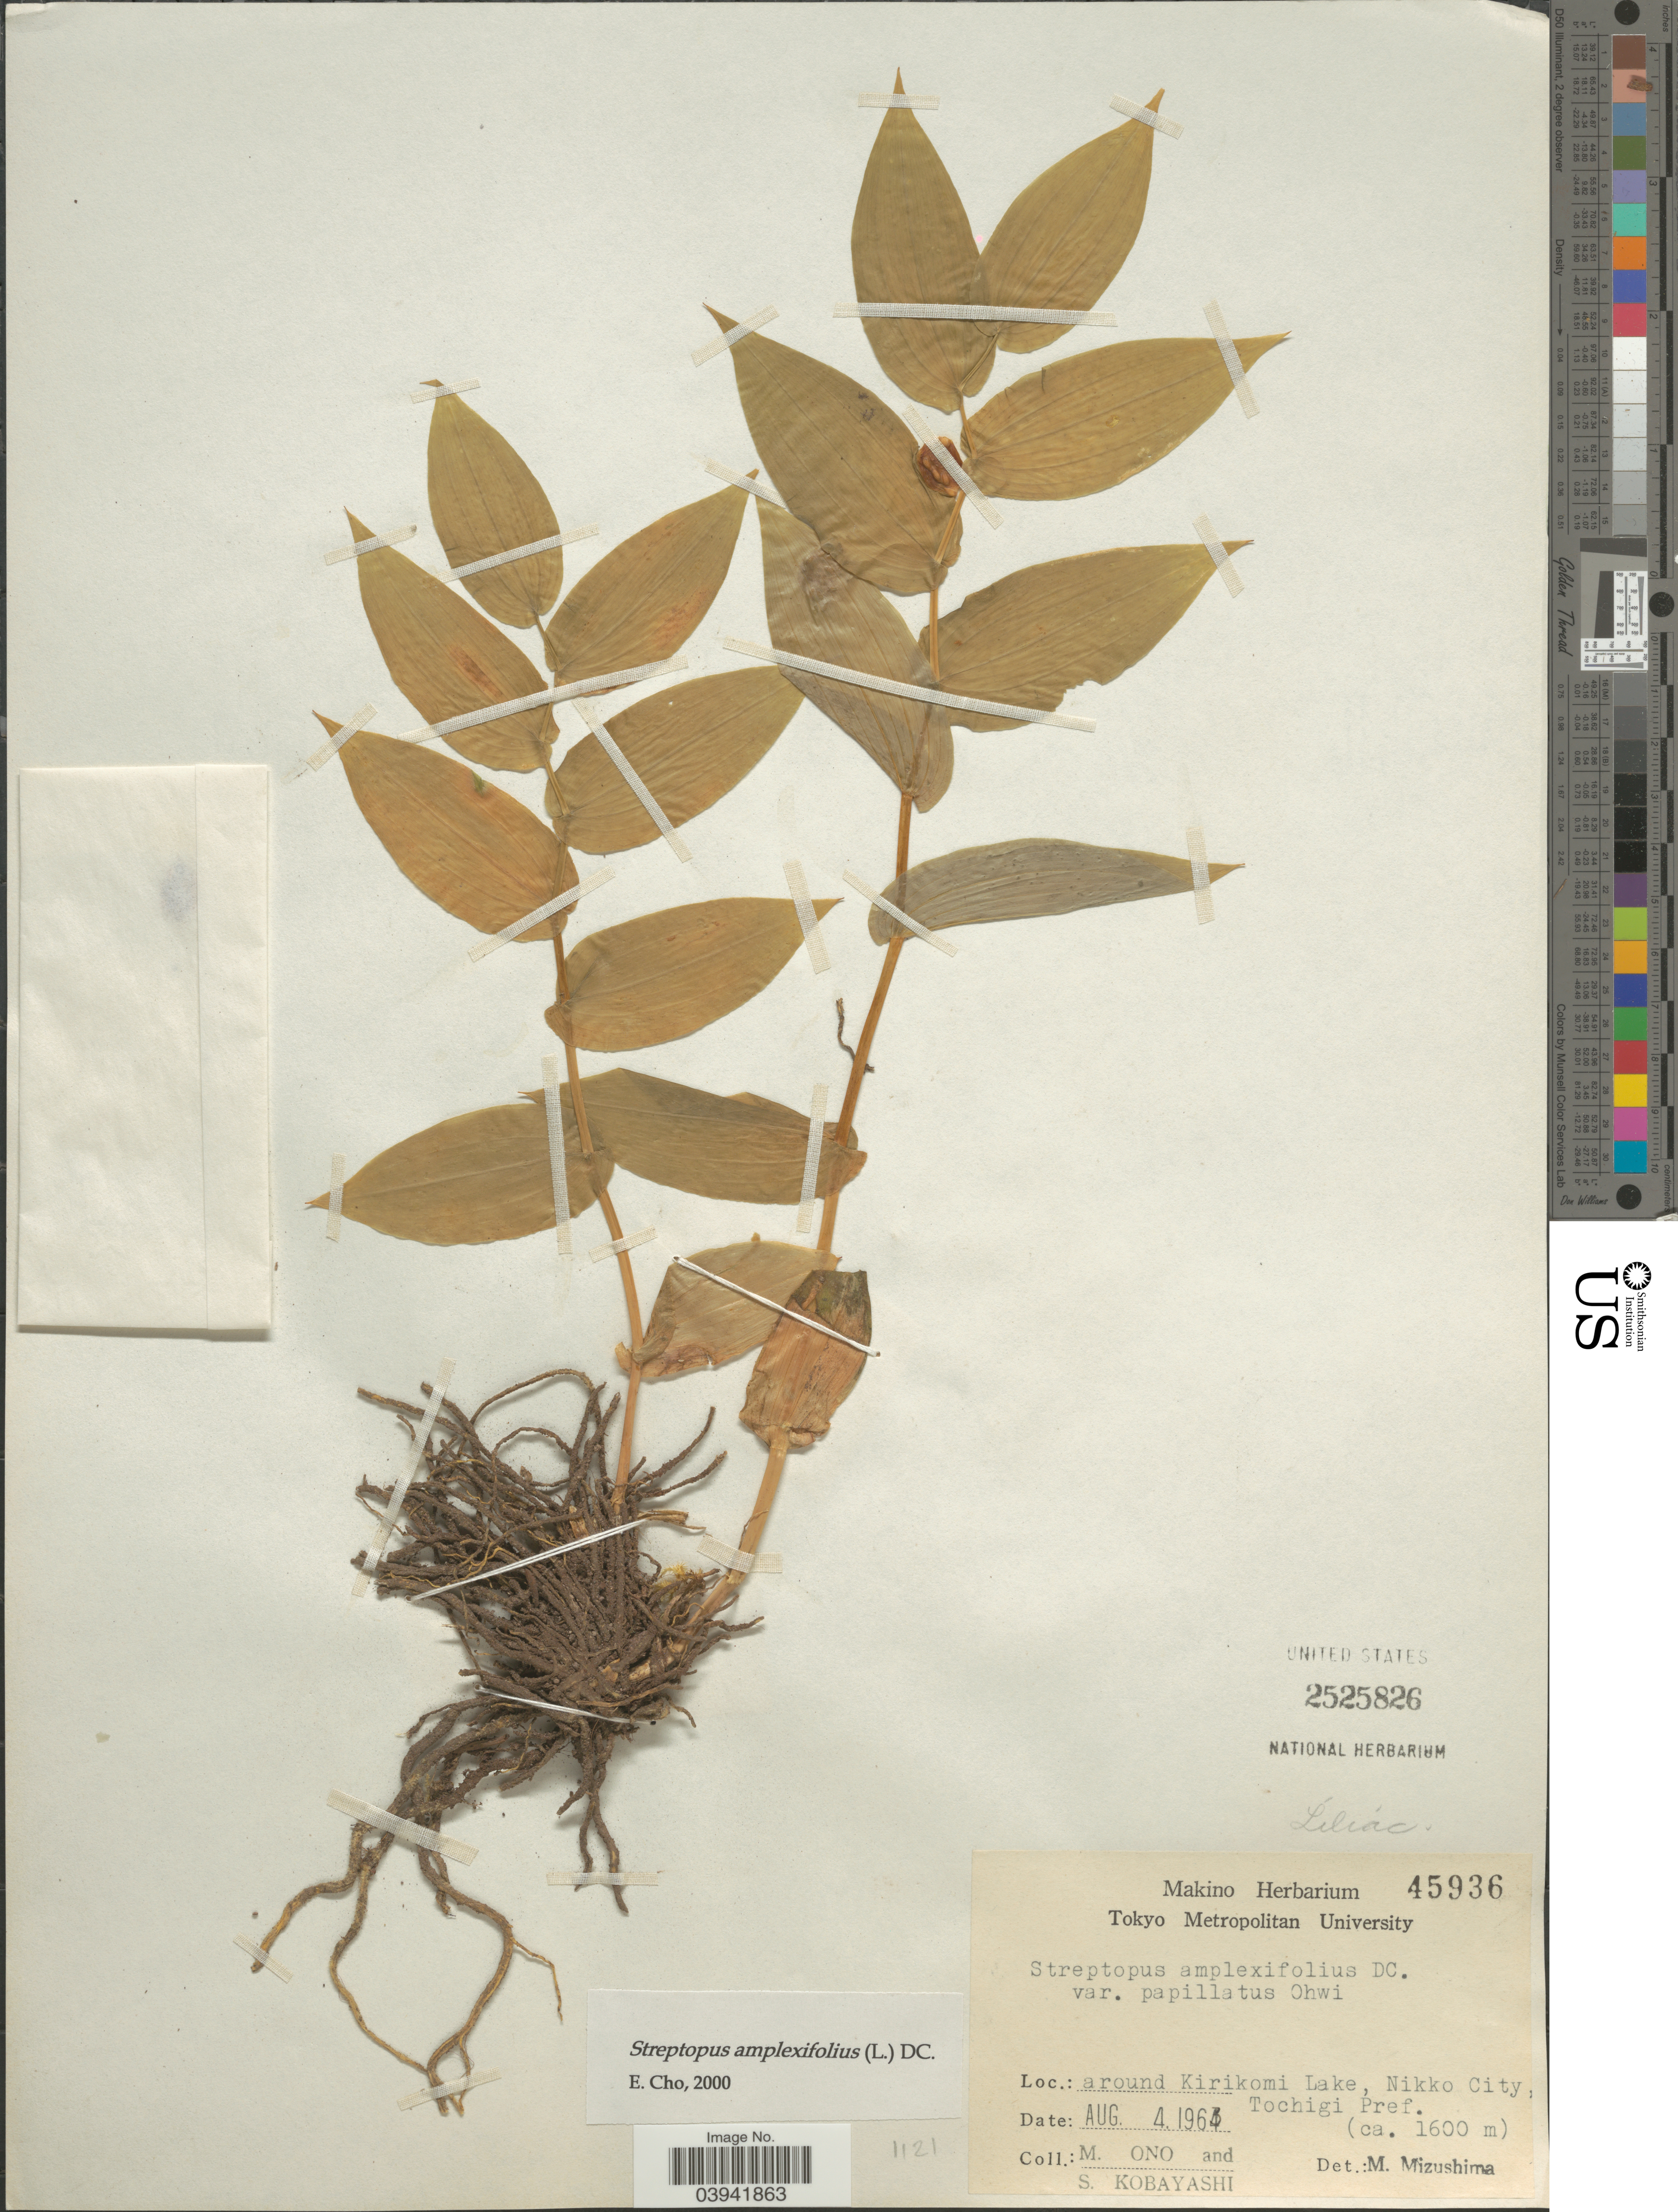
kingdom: Plantae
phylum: Tracheophyta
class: Liliopsida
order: Liliales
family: Liliaceae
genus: Streptopus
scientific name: Streptopus amplexifolius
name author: (L.) DC.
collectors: M. Ono & S. Kobayashi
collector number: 45936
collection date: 1964-08-04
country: Japan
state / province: Totigi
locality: Around Kirikomi Lake, Nikko City, Tochigi Pref.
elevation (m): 1600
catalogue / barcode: US 2525826